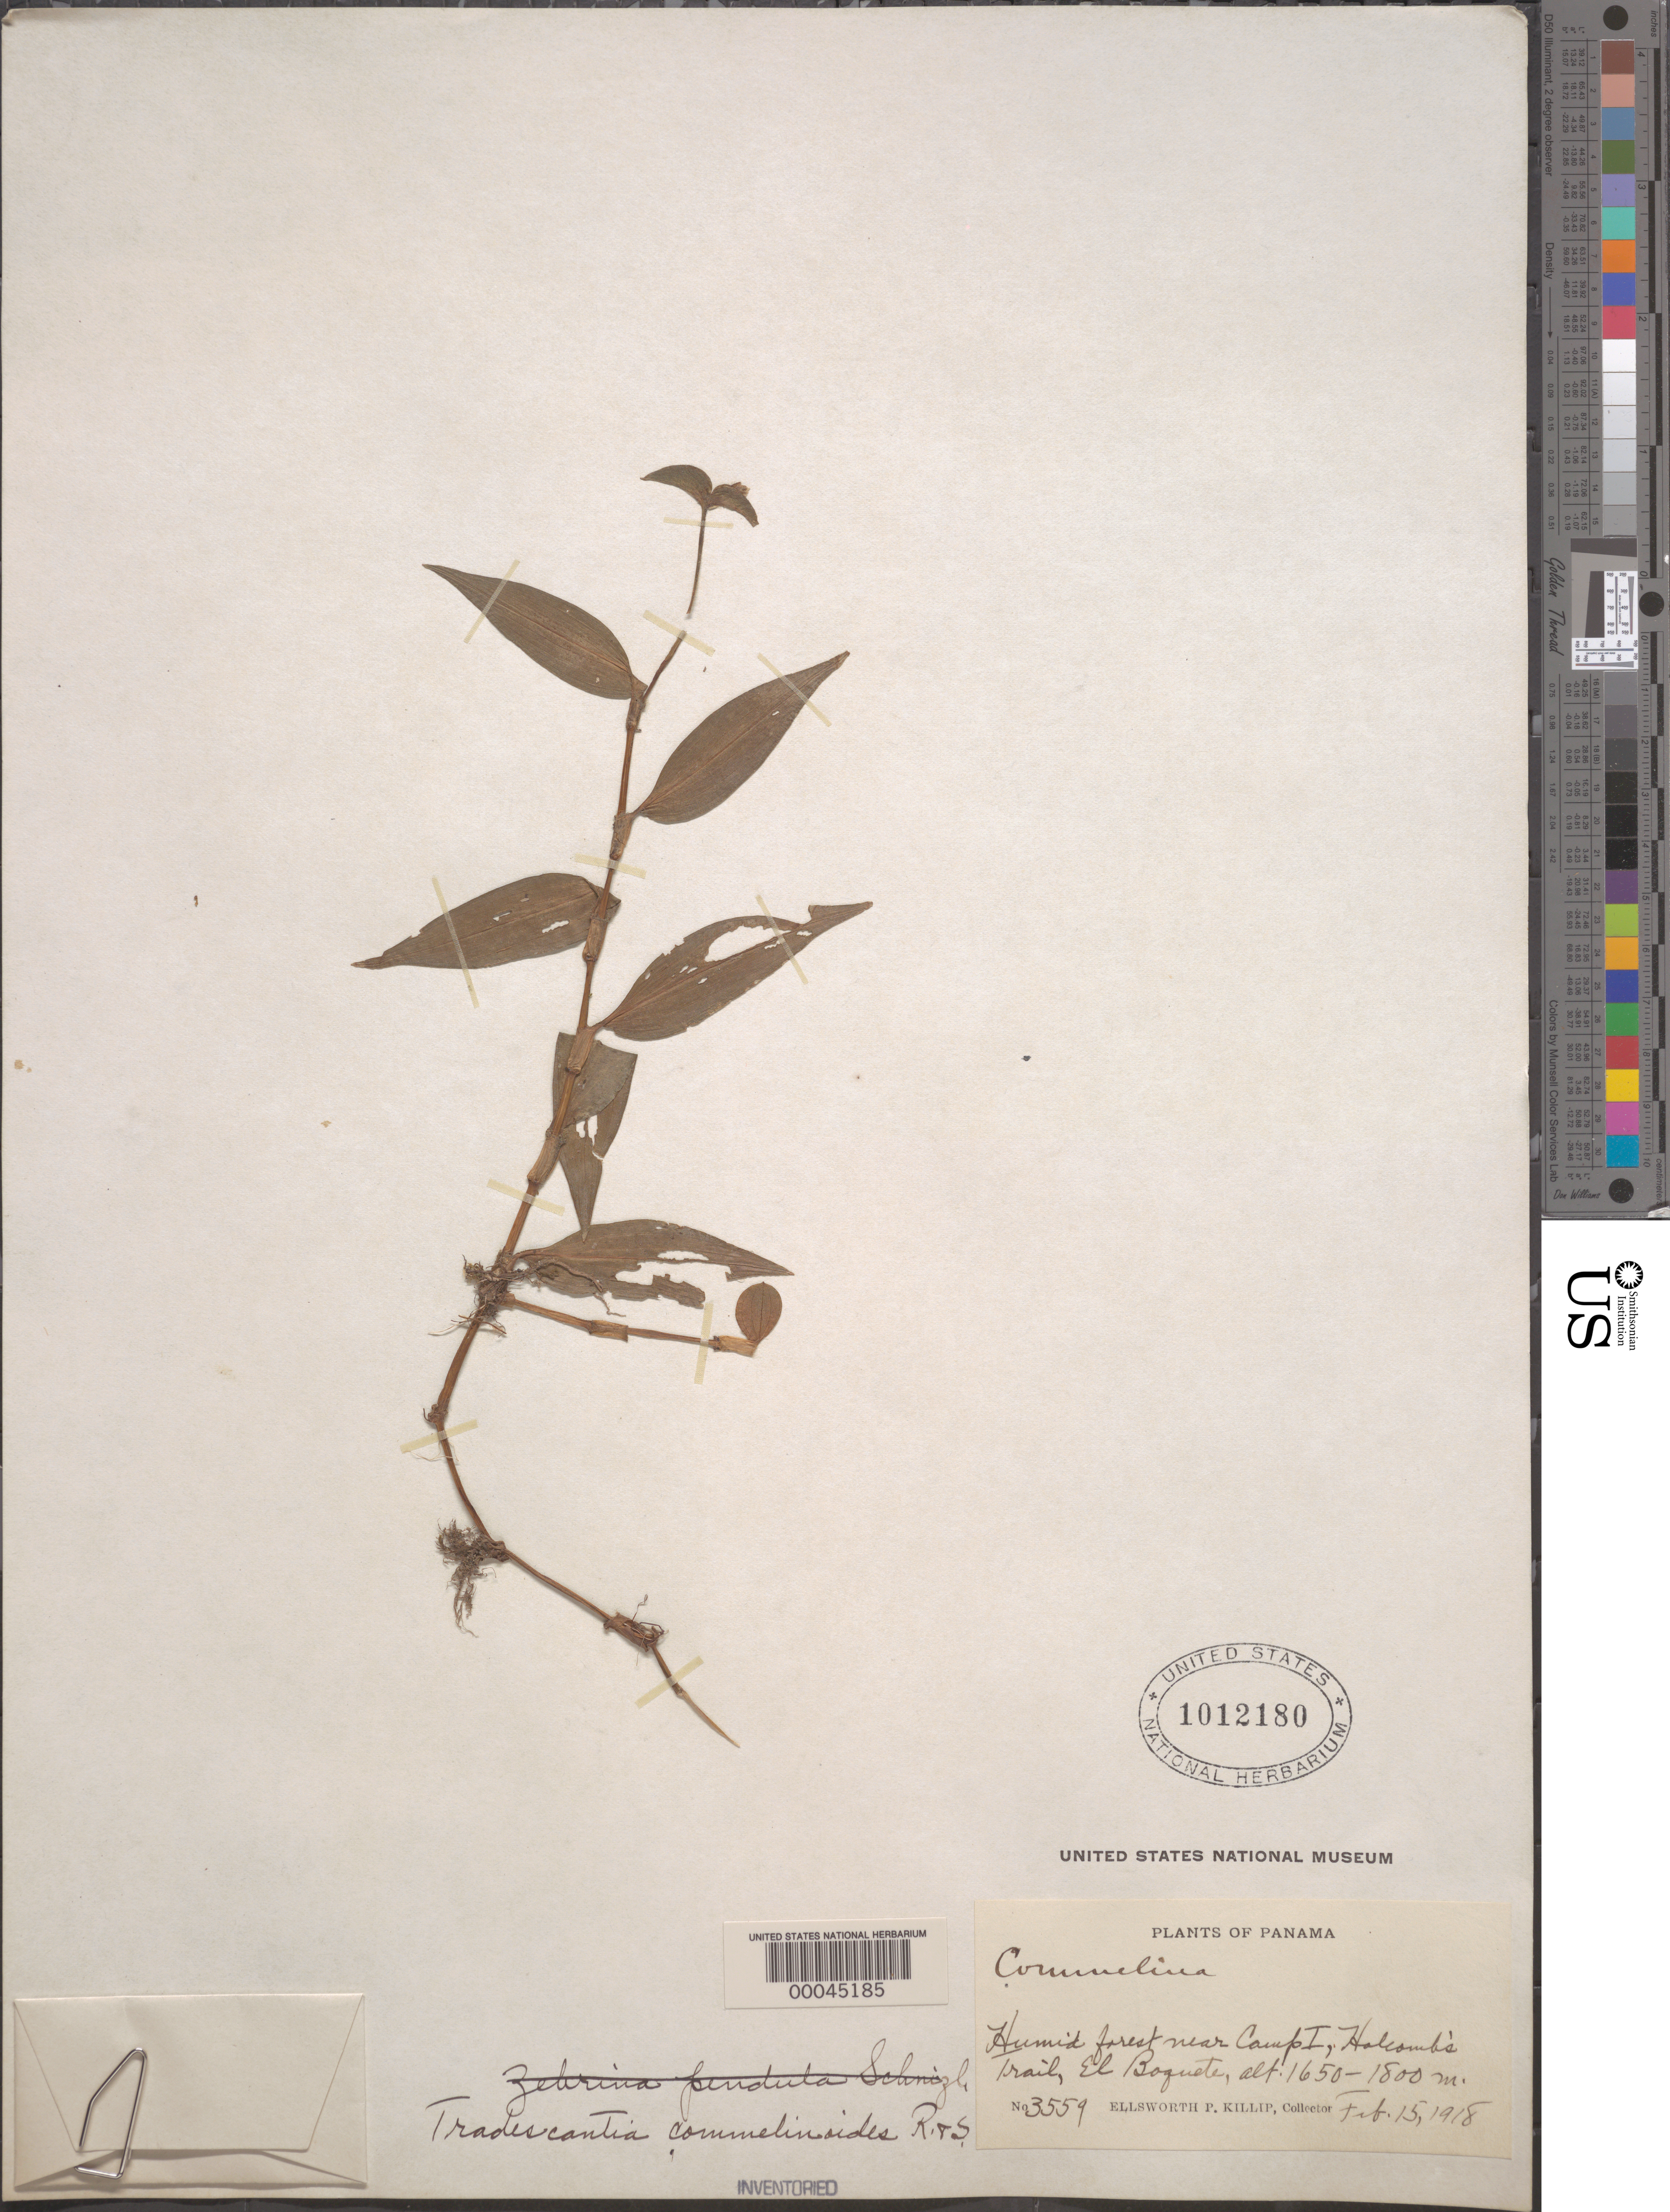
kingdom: Plantae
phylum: Tracheophyta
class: Liliopsida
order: Commelinales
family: Commelinaceae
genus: Tradescantia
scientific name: Tradescantia poelliae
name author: D.R. Hunt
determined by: Strong, Mark T., (BOT), Smithsonian Institution - National Museum of Natural History (UNITED STATES)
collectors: E. P. Killip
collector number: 3559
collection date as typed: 15 Feb 1918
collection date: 1918-02-15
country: Panama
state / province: Chiriquí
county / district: Boquete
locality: El Boquete, Halcomb's Trail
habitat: Humid forest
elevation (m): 1650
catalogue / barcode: US 1012180